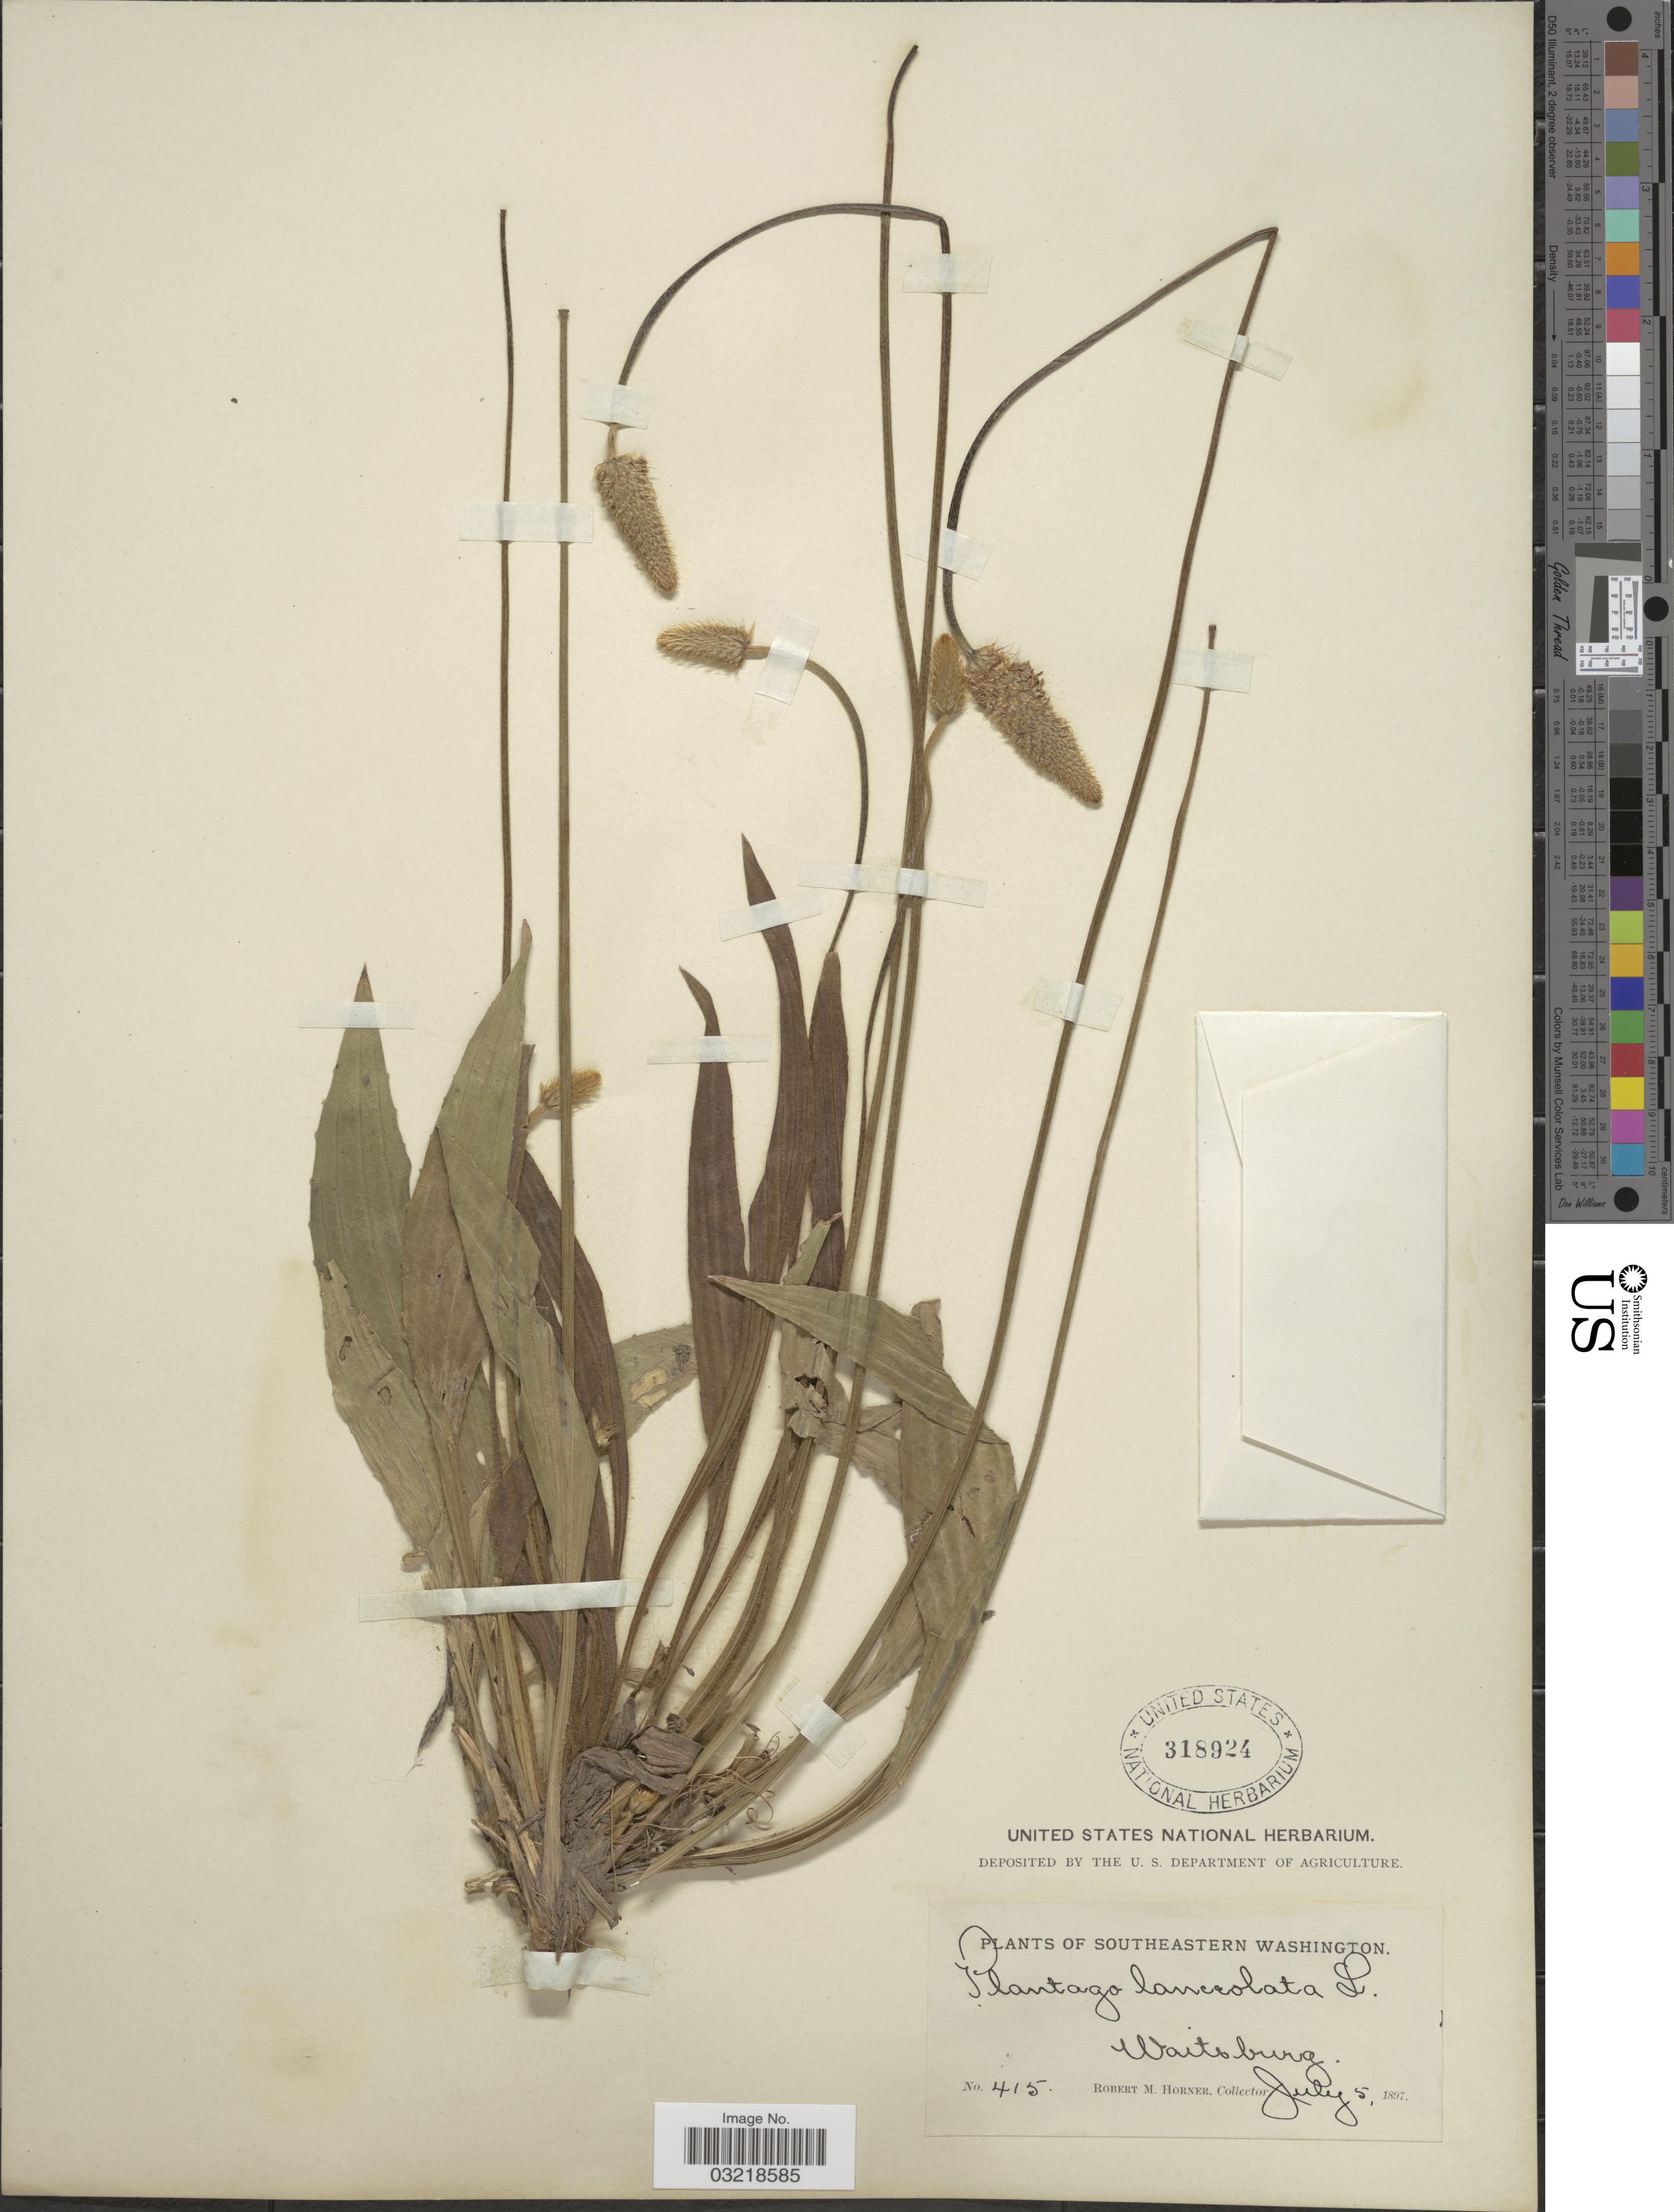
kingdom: Plantae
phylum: Tracheophyta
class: Magnoliopsida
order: Lamiales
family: Plantaginaceae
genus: Plantago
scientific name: Plantago lanceolata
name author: L.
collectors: R. Horner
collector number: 415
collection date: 1897-07-05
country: United States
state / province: Washington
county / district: Walla Walla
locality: Southeastern Washington. Waitsburg.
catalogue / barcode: US 318924